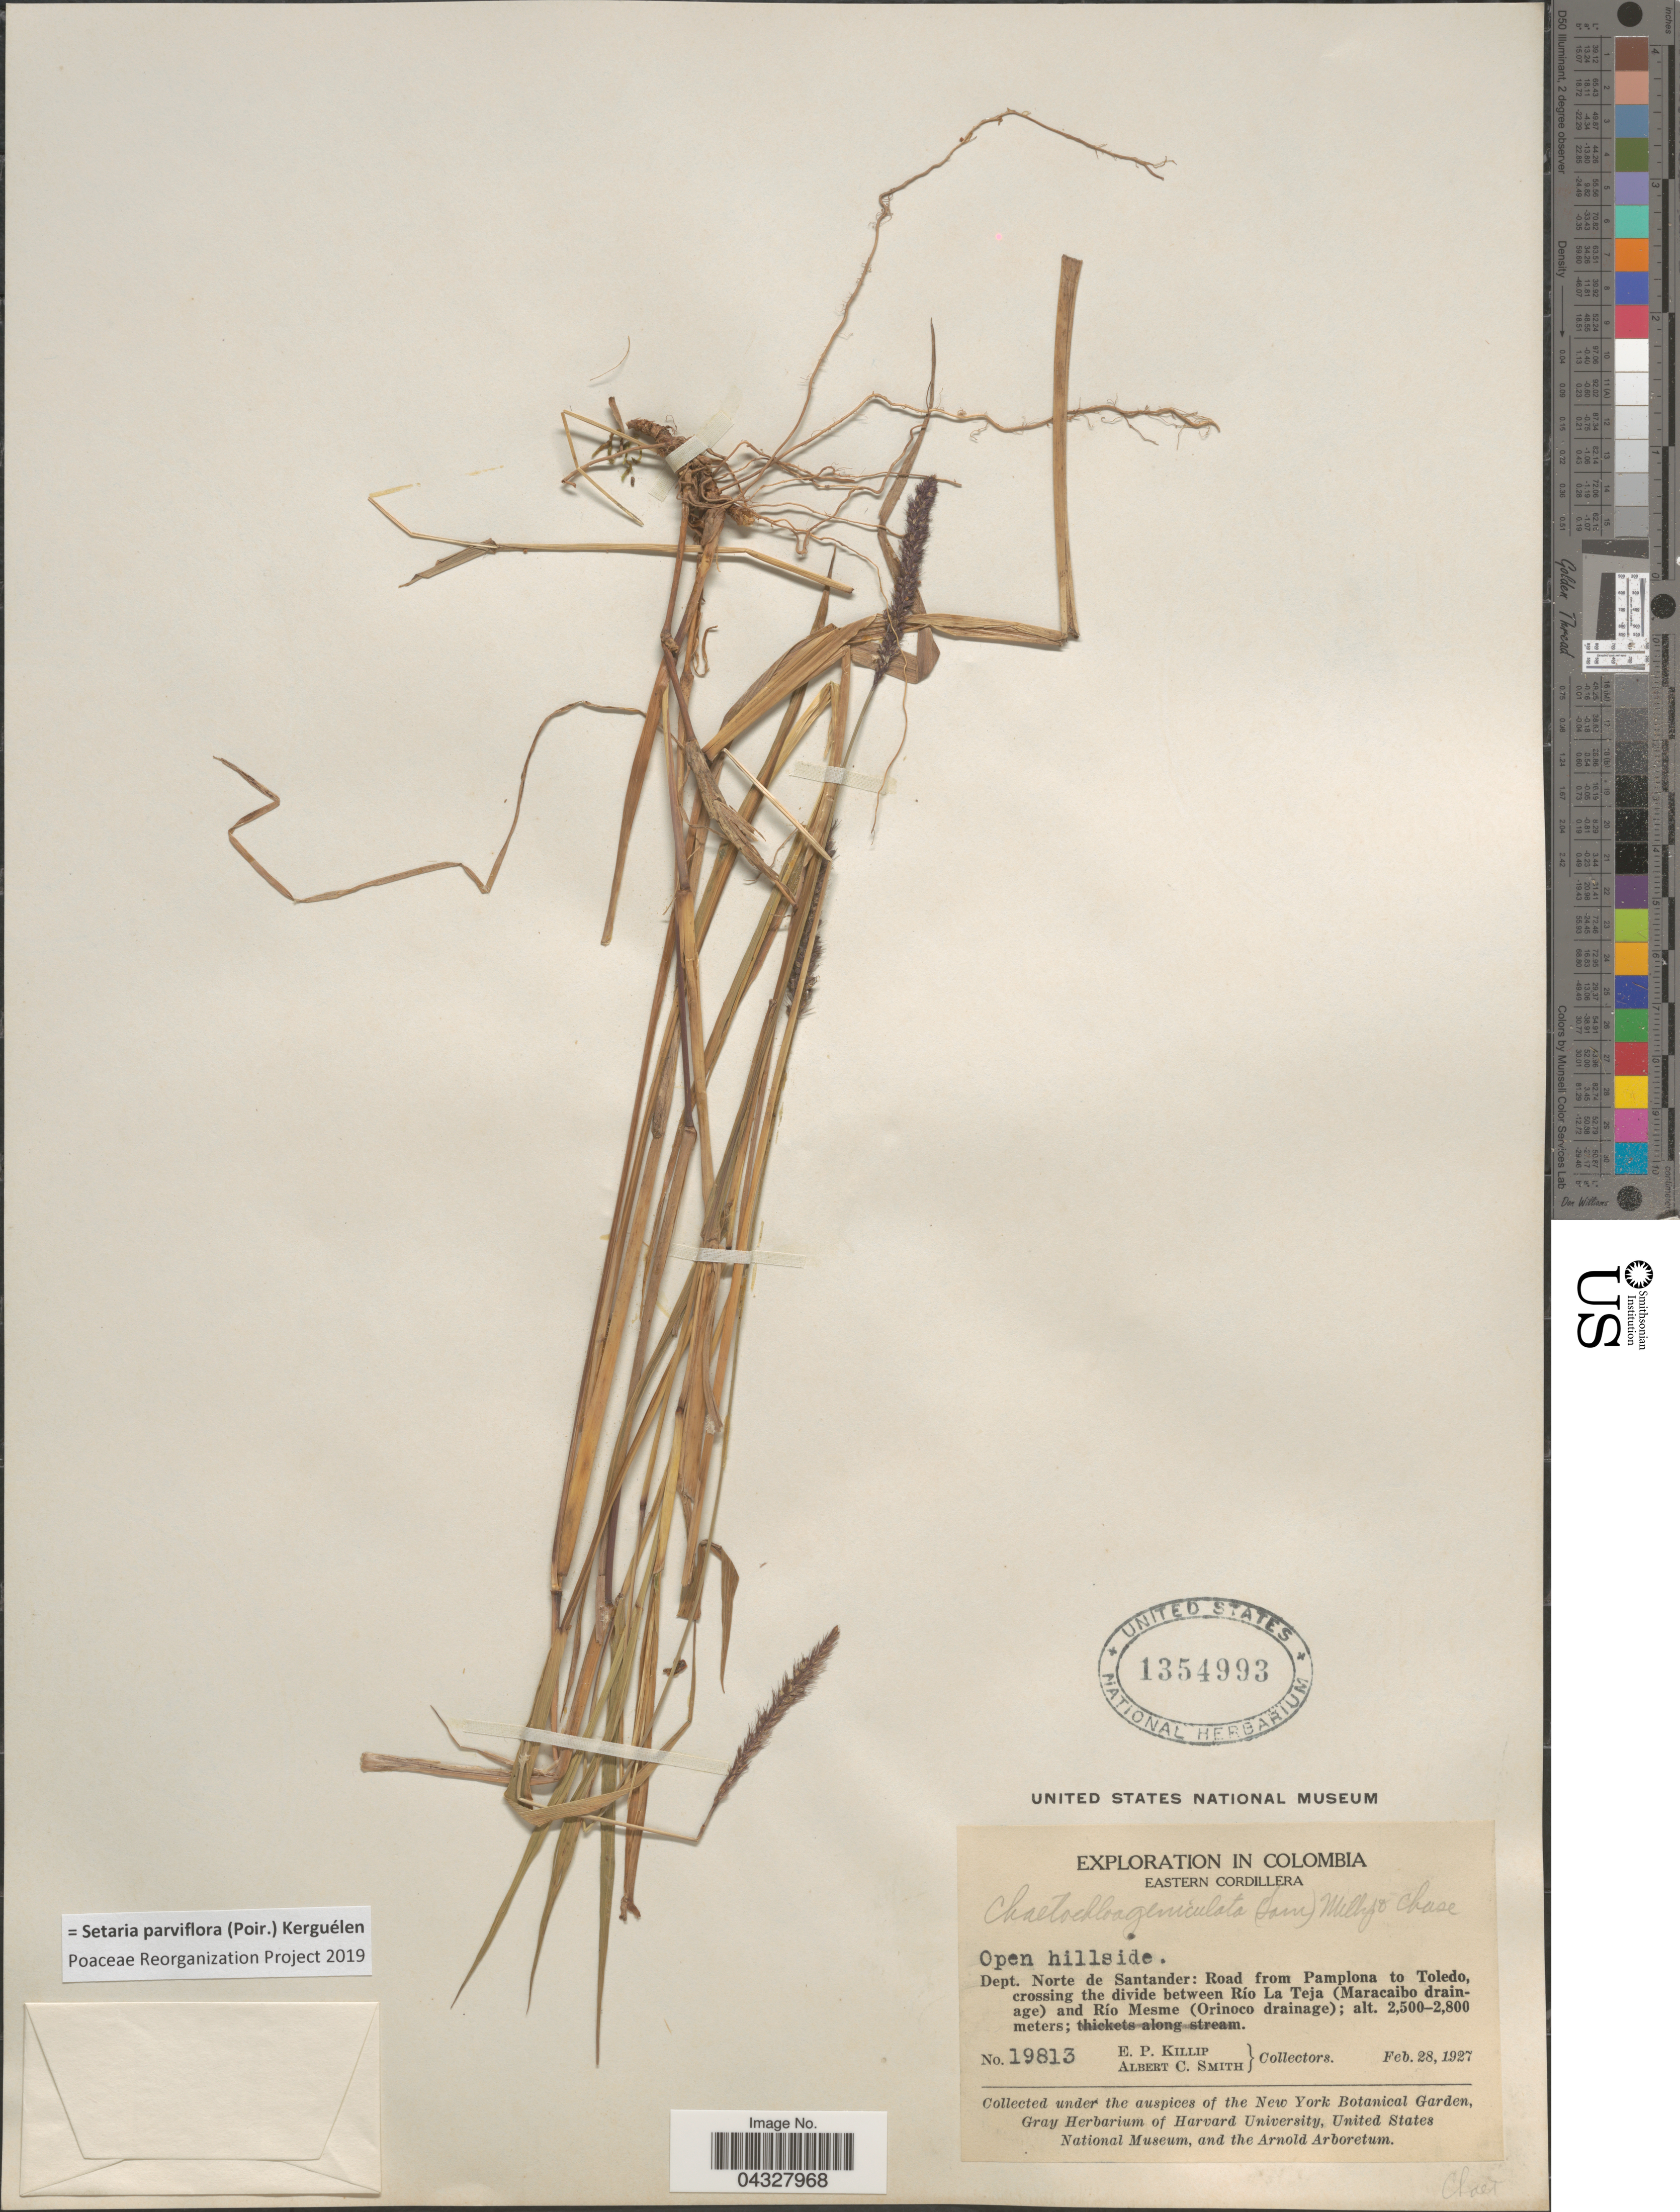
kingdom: Plantae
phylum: Tracheophyta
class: Liliopsida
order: Poales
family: Poaceae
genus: Setaria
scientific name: Setaria parviflora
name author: (Poir.) Kerguélen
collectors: E. P. Killip & A. C. Smith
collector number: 19813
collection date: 1927-02-28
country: Colombia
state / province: Norte de Santander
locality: Exploration of Colombia. Eastern Cordillera. Dept. Norte de Santander: Road from Pamplona to Toledo, crossing the divide between Río La Teja (Maracaibo drainage) and Río Mesme (Orinoco drainage).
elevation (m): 2500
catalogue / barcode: US 1354993